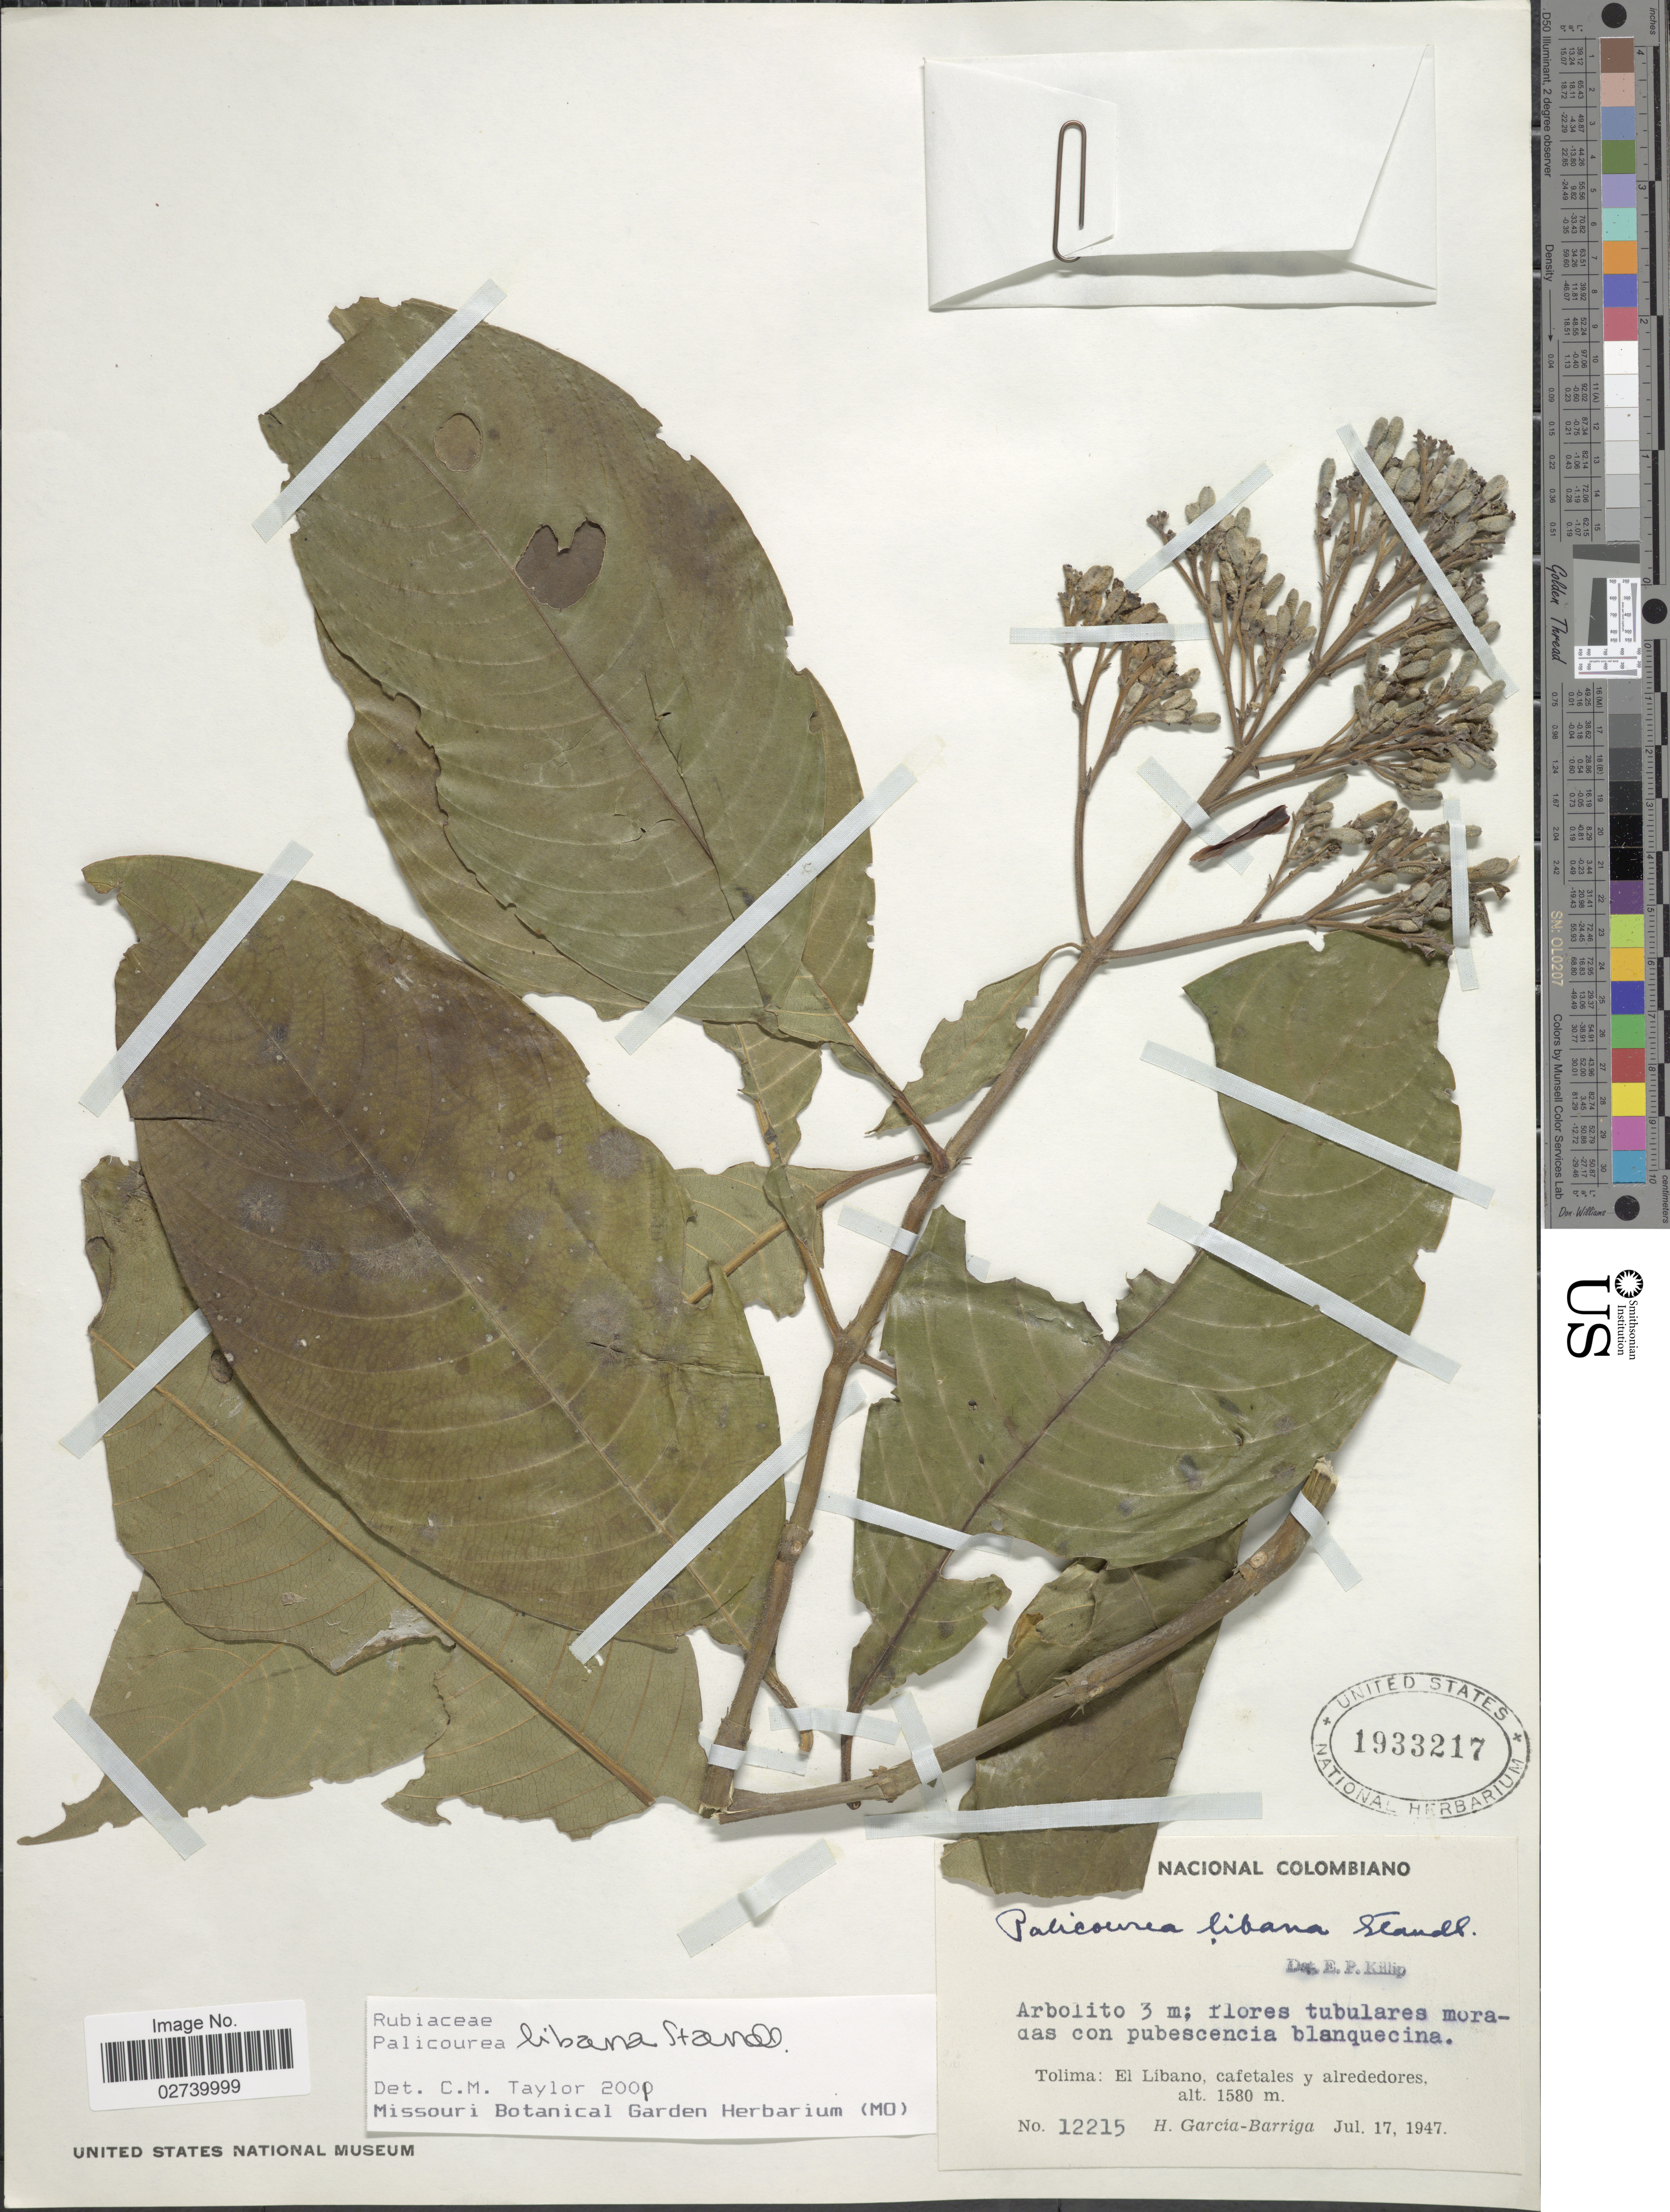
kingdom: Plantae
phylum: Tracheophyta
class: Magnoliopsida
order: Gentianales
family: Rubiaceae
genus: Palicourea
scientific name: Palicourea libana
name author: Standl.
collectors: H. García Barriga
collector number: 12215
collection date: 1947-07-17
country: Colombia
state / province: Tolima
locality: El Líbano, cafetales y alrededores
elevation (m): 1580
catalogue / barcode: US 1933217